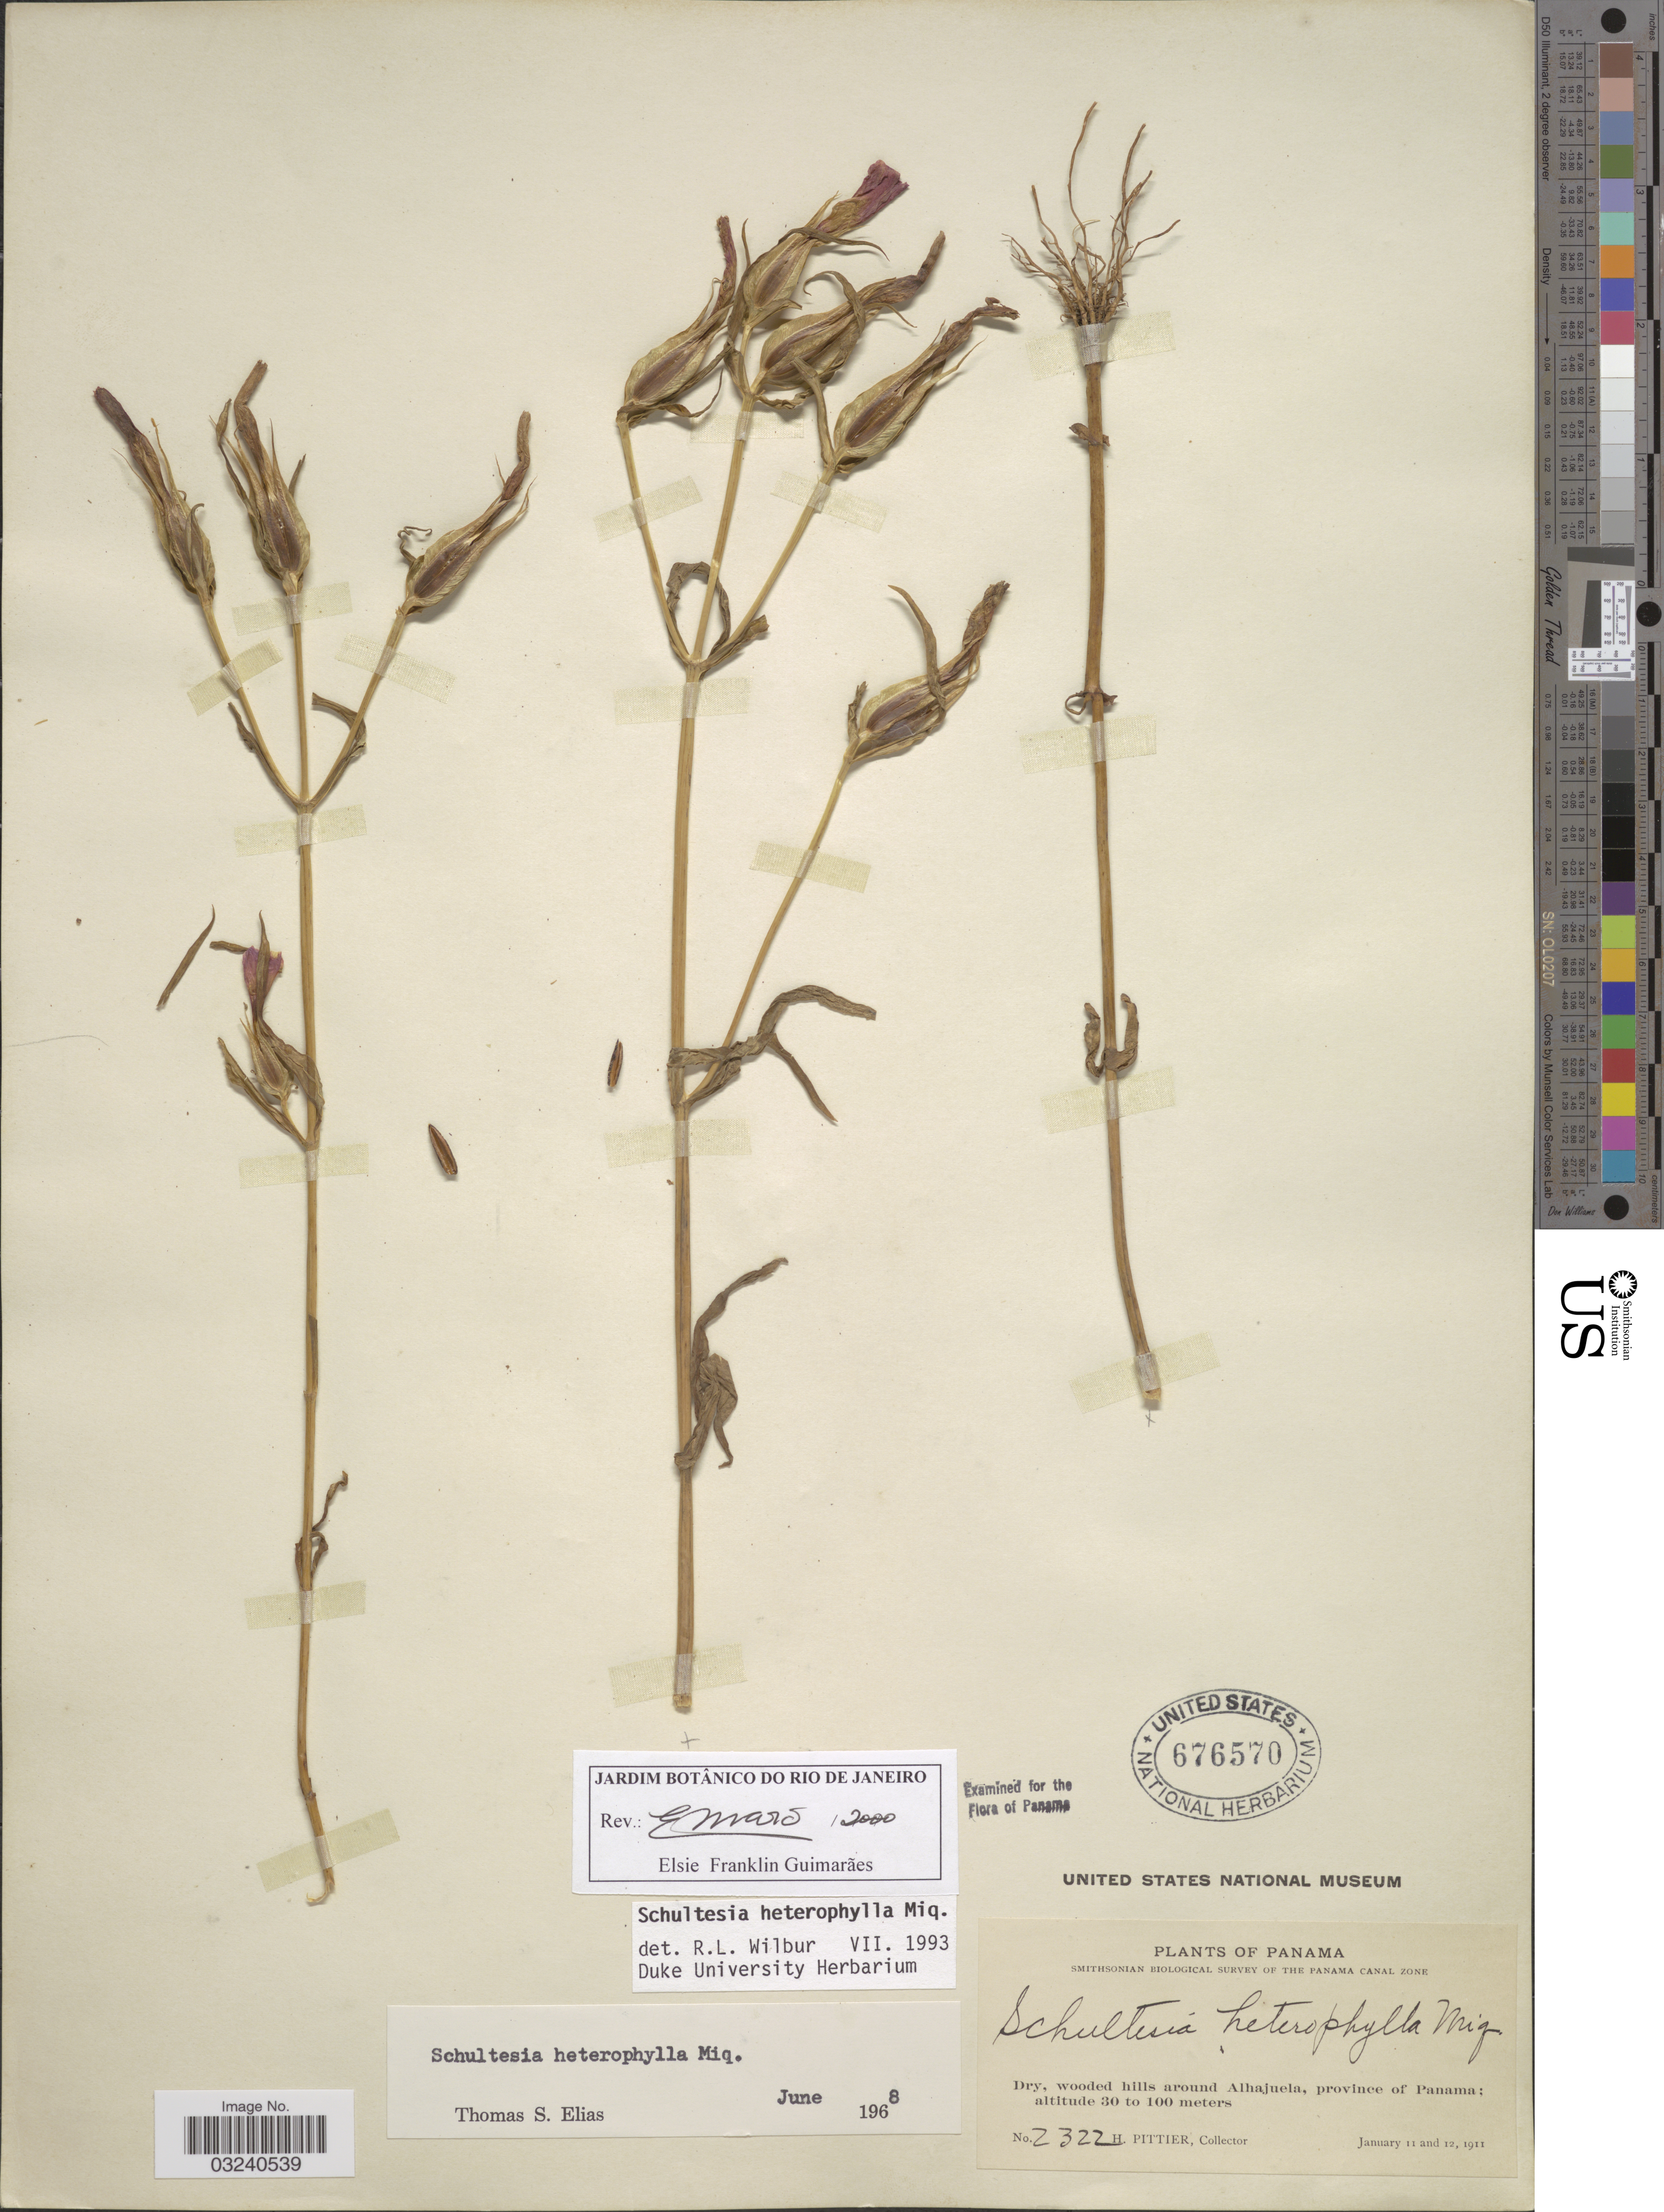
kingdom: Plantae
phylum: Tracheophyta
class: Magnoliopsida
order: Gentianales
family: Gentianaceae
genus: Schultesia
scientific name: Schultesia heterophylla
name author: Miq.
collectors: H. F. Pittier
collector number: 2322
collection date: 1911-01-11/1911-01-12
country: Panama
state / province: Panamá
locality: Dry, wooded hills around Alhajuela.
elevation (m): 30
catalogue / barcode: US 676570